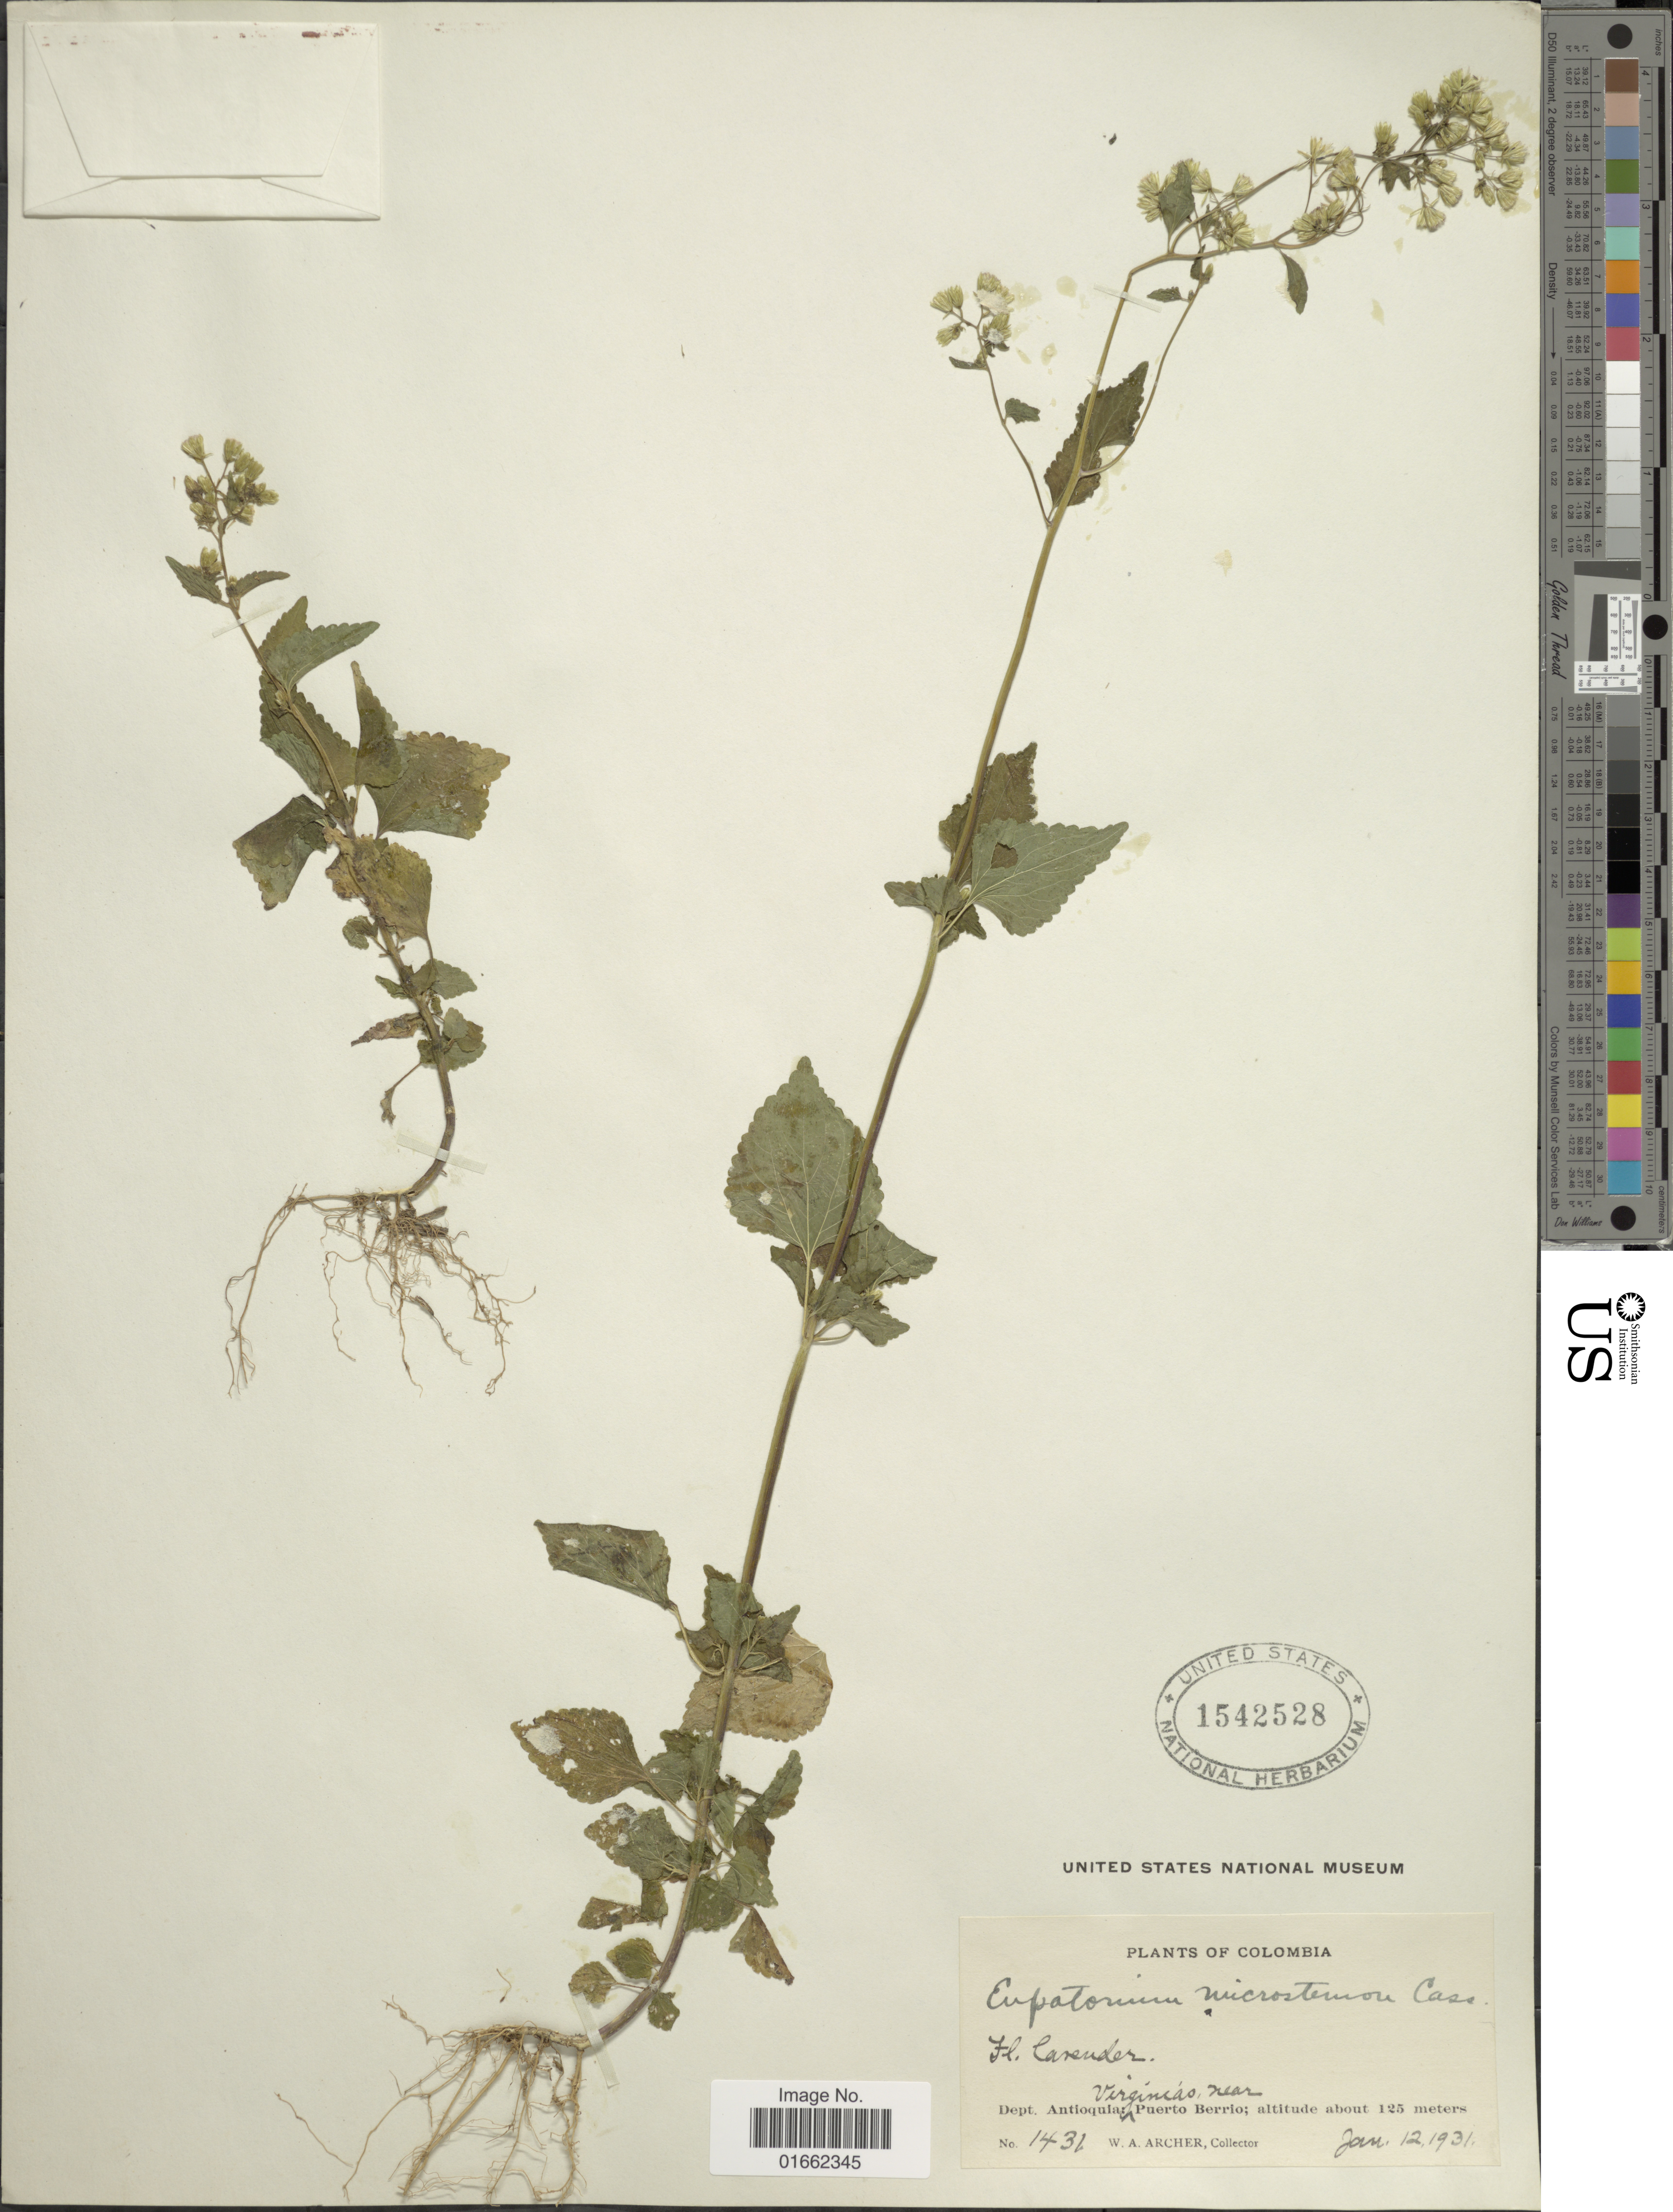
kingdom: Plantae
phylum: Tracheophyta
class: Magnoliopsida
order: Asterales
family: Asteraceae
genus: Fleischmannia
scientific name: Fleischmannia microstemon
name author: (Cass.) R.M. King & H. Rob.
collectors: W. A. Archer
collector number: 1431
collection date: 1931-01-12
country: Colombia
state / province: Antioquia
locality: Dept. Antioquia: Virginias, near Puerto Berrio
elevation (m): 125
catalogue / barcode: US 1542528